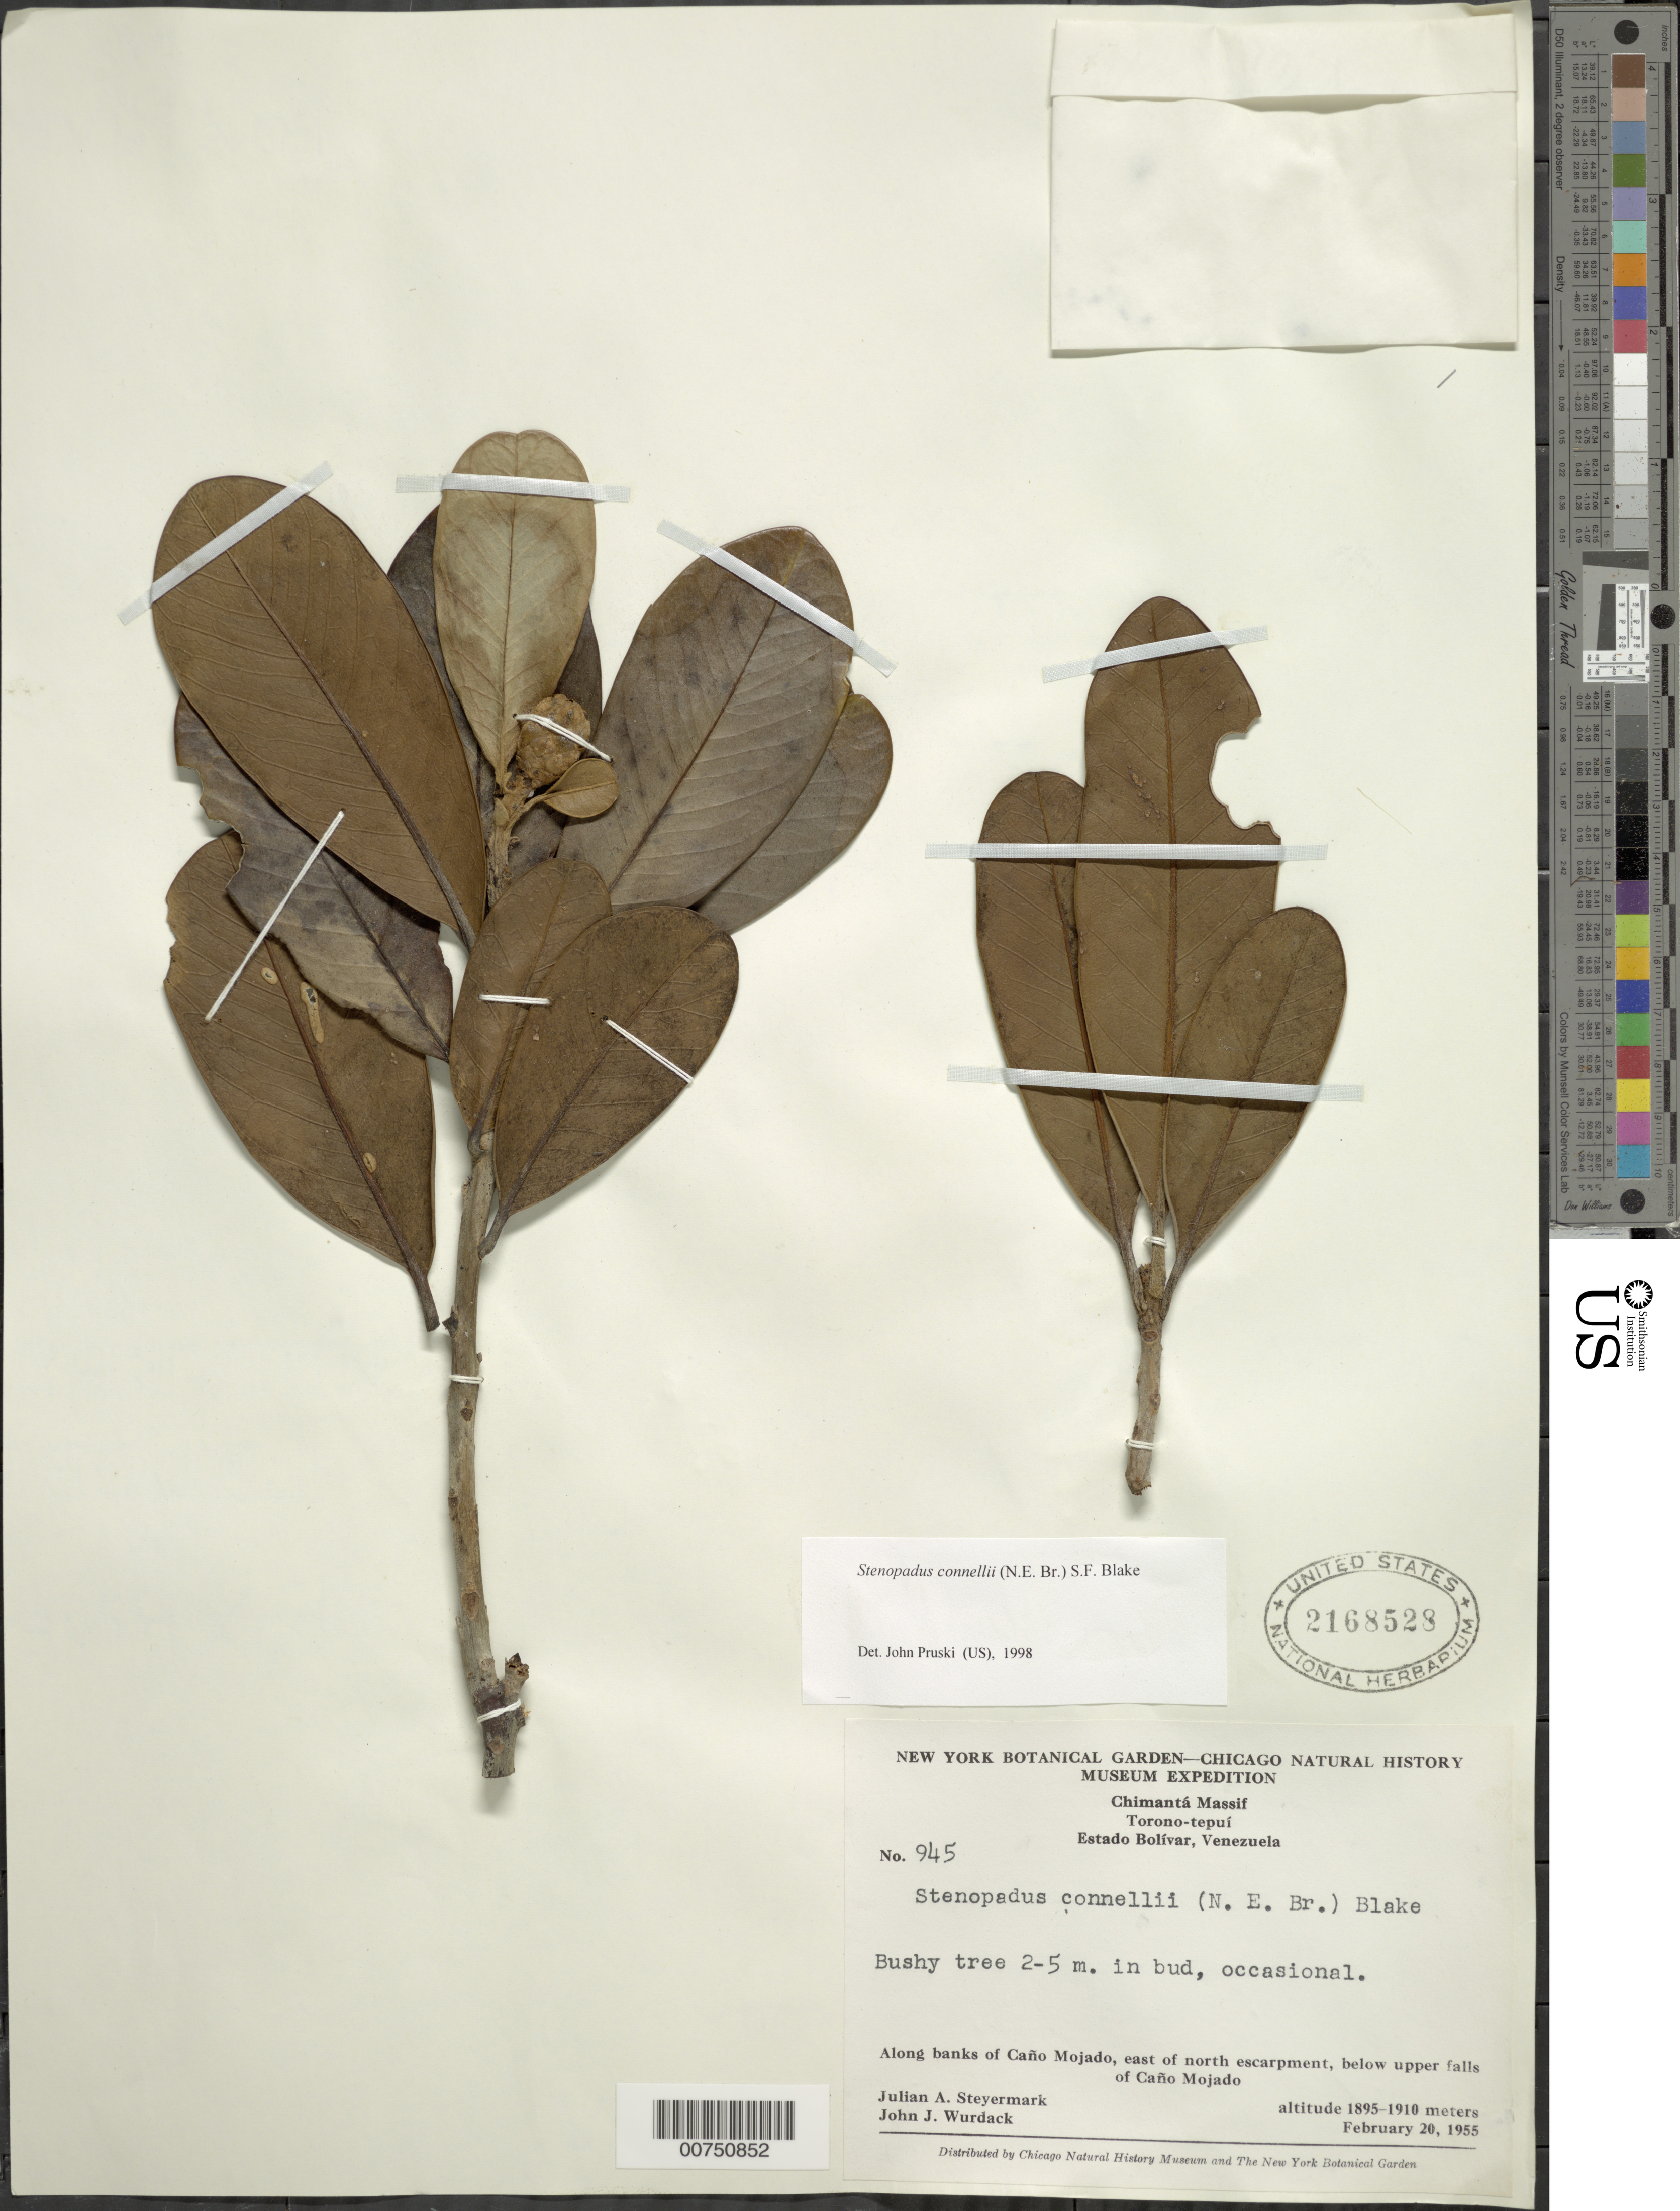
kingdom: Plantae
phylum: Tracheophyta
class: Magnoliopsida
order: Asterales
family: Asteraceae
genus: Stenopadus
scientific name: Stenopadus connellii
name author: (N.E. Br.) S.F. Blake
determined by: Pruski, J. F.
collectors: J. Steyermark & J. J. Wurdack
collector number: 55 945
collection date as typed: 20-Feb-55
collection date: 1955-02-20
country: Venezuela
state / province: Bolívar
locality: Chimantá Massif, Torono-tepuí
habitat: Along banks of Caño Mojado, east of north escarpment, below falls of Caño Mojado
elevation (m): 1985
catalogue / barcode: US 2168528